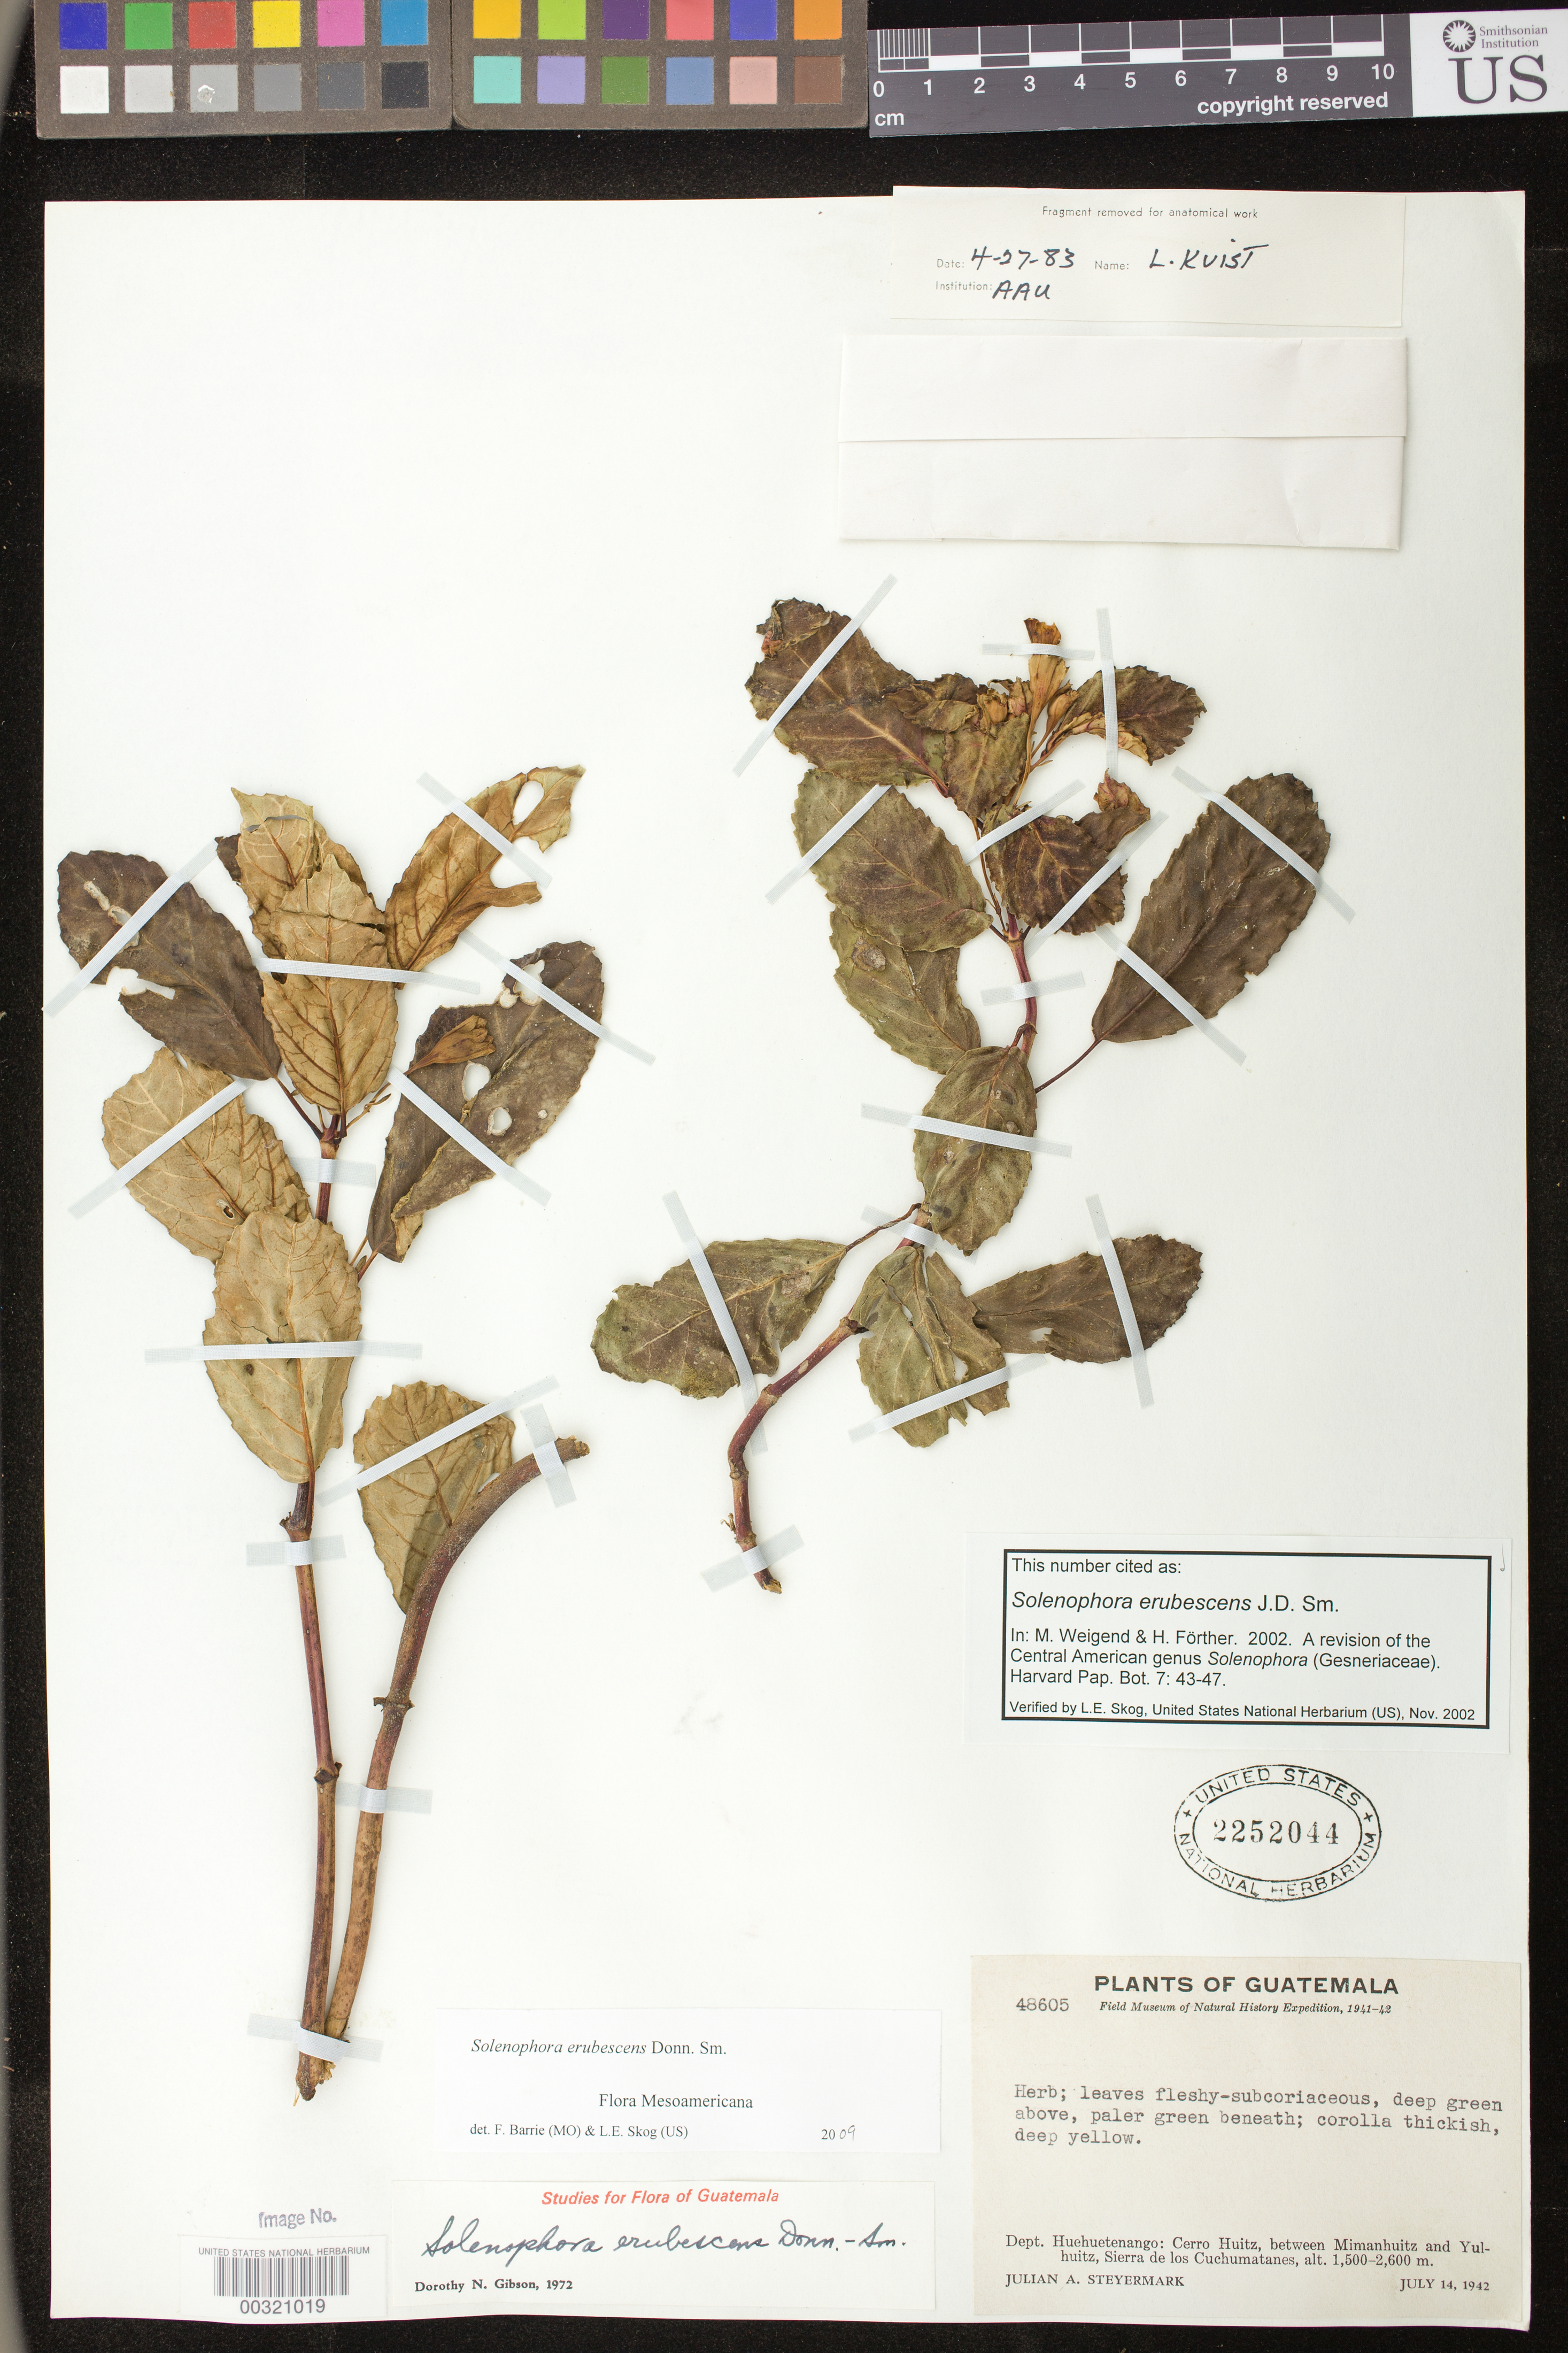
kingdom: Plantae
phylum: Tracheophyta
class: Magnoliopsida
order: Lamiales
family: Gesneriaceae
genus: Solenophora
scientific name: Solenophora erubescens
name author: Donn. Sm.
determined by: Weigend; Förther, Harald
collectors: J. Steyermark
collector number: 48605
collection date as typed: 14 Jul 1942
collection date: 1942-07-14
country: Guatemala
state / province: Huehuetenango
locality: Cerro Huitz, between Mimanhuitz and Yulhuitz, Sierra de Los Cuchumatanes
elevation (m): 1500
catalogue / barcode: US 2252044